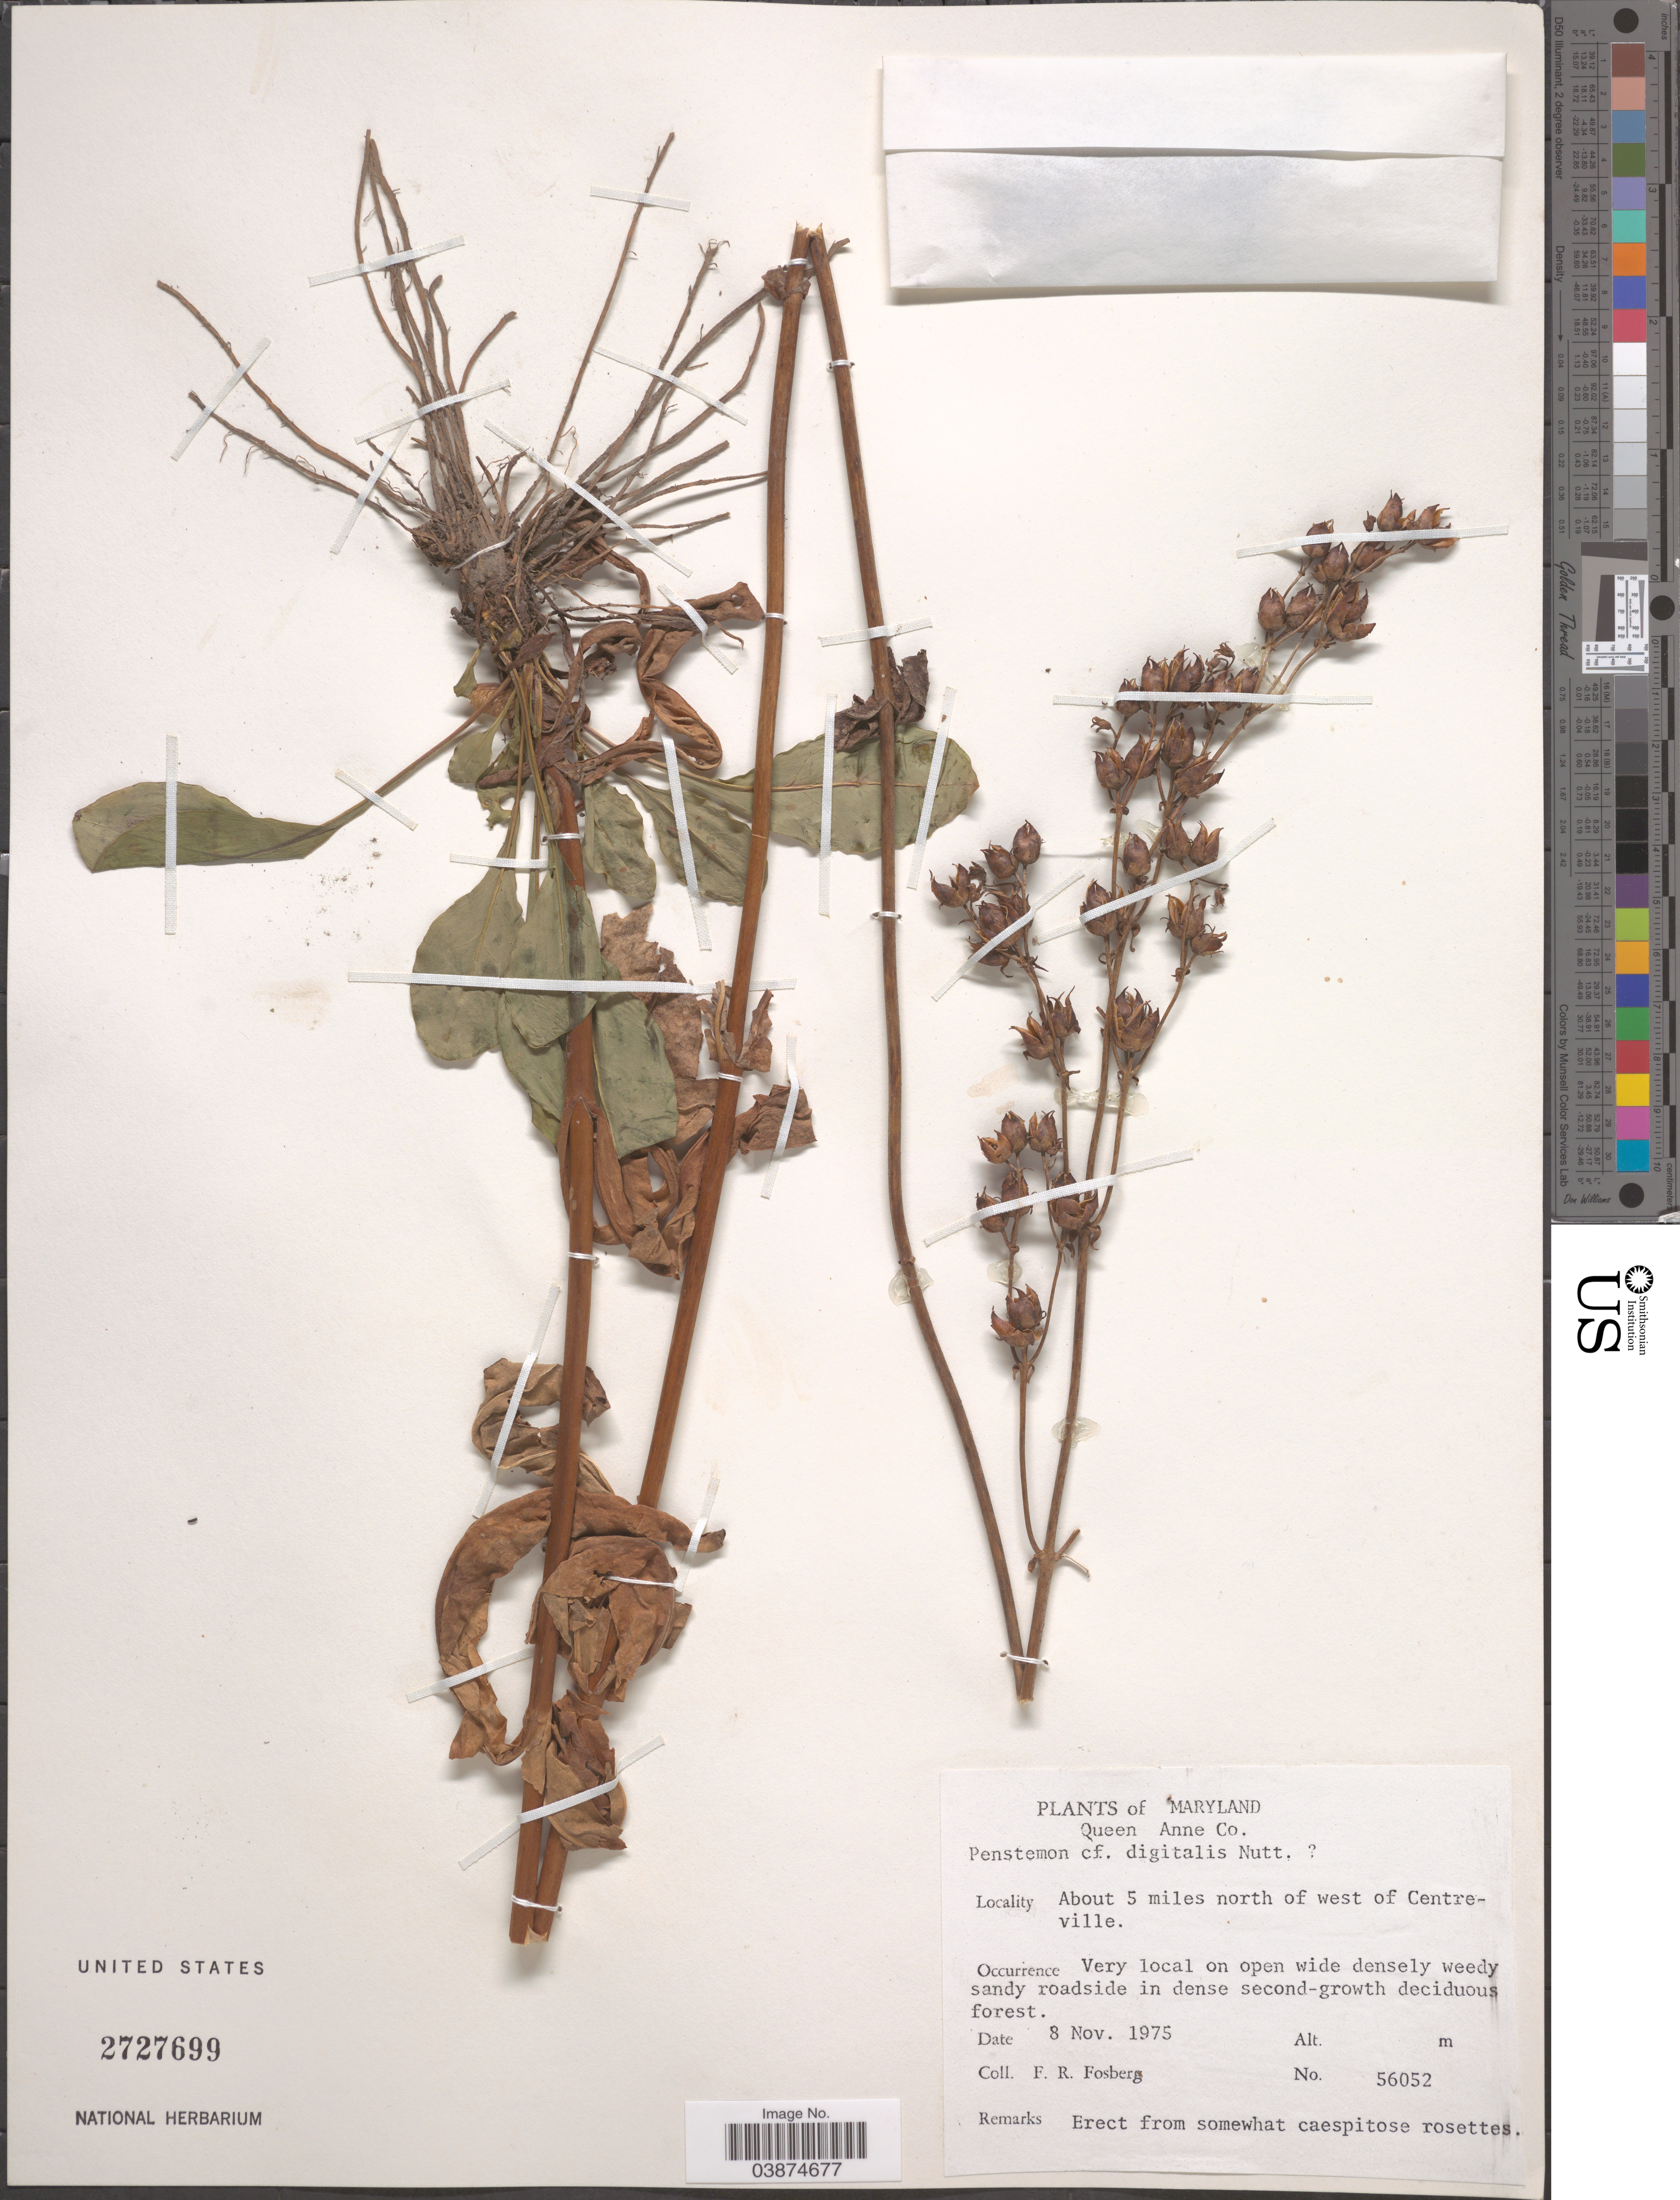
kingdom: Plantae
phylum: Tracheophyta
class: Magnoliopsida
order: Lamiales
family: Plantaginaceae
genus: Penstemon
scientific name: Penstemon digitalis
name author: Nutt. ex Sims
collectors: F. R. Fosberg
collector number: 56052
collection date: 1975-11-08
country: United States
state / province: Maryland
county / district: Queen Anne's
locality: Queen Anne Co. About 5 miles north of west of Centreville.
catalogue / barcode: US 2727699